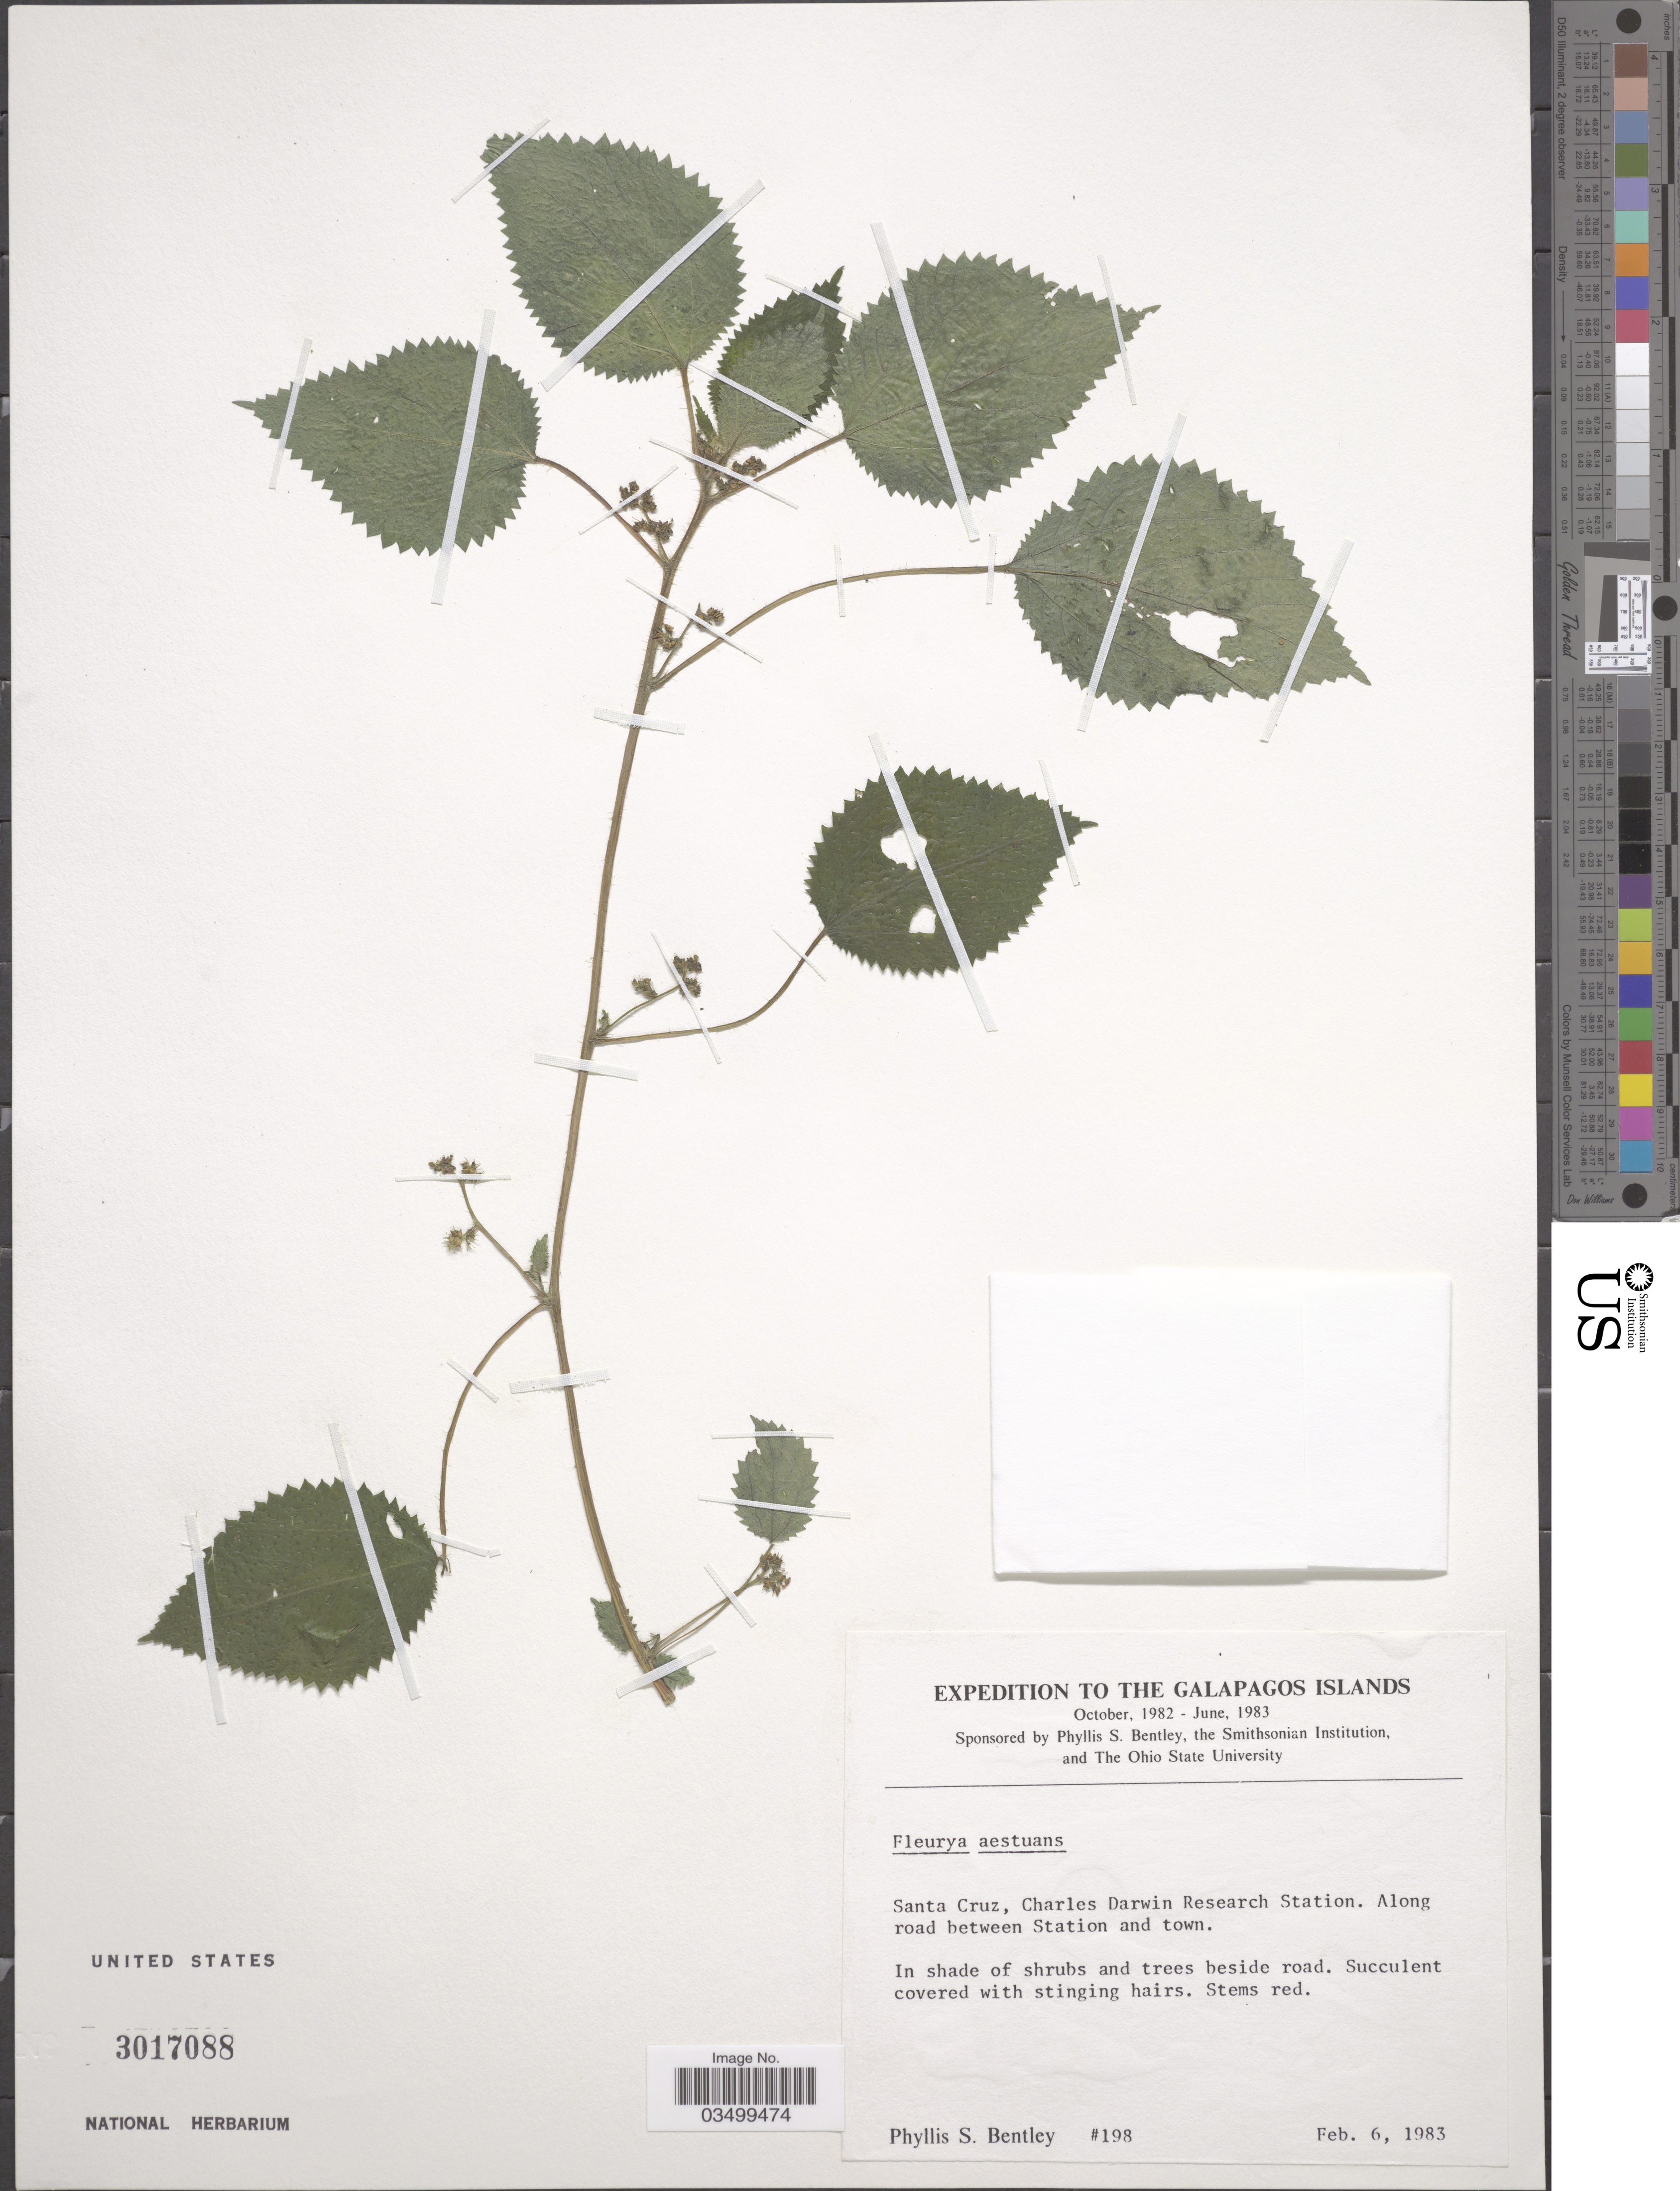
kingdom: Plantae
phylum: Tracheophyta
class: Magnoliopsida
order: Rosales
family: Urticaceae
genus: Laportea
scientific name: Laportea aestuans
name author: (L.) Chew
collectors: P. S. Bentley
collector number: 198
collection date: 1983-02-06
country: Ecuador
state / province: Colón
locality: Galapagos Islands. Santa Cruz, Charles Darwin Research Station. Along road between Station and town.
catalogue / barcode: US 3017088